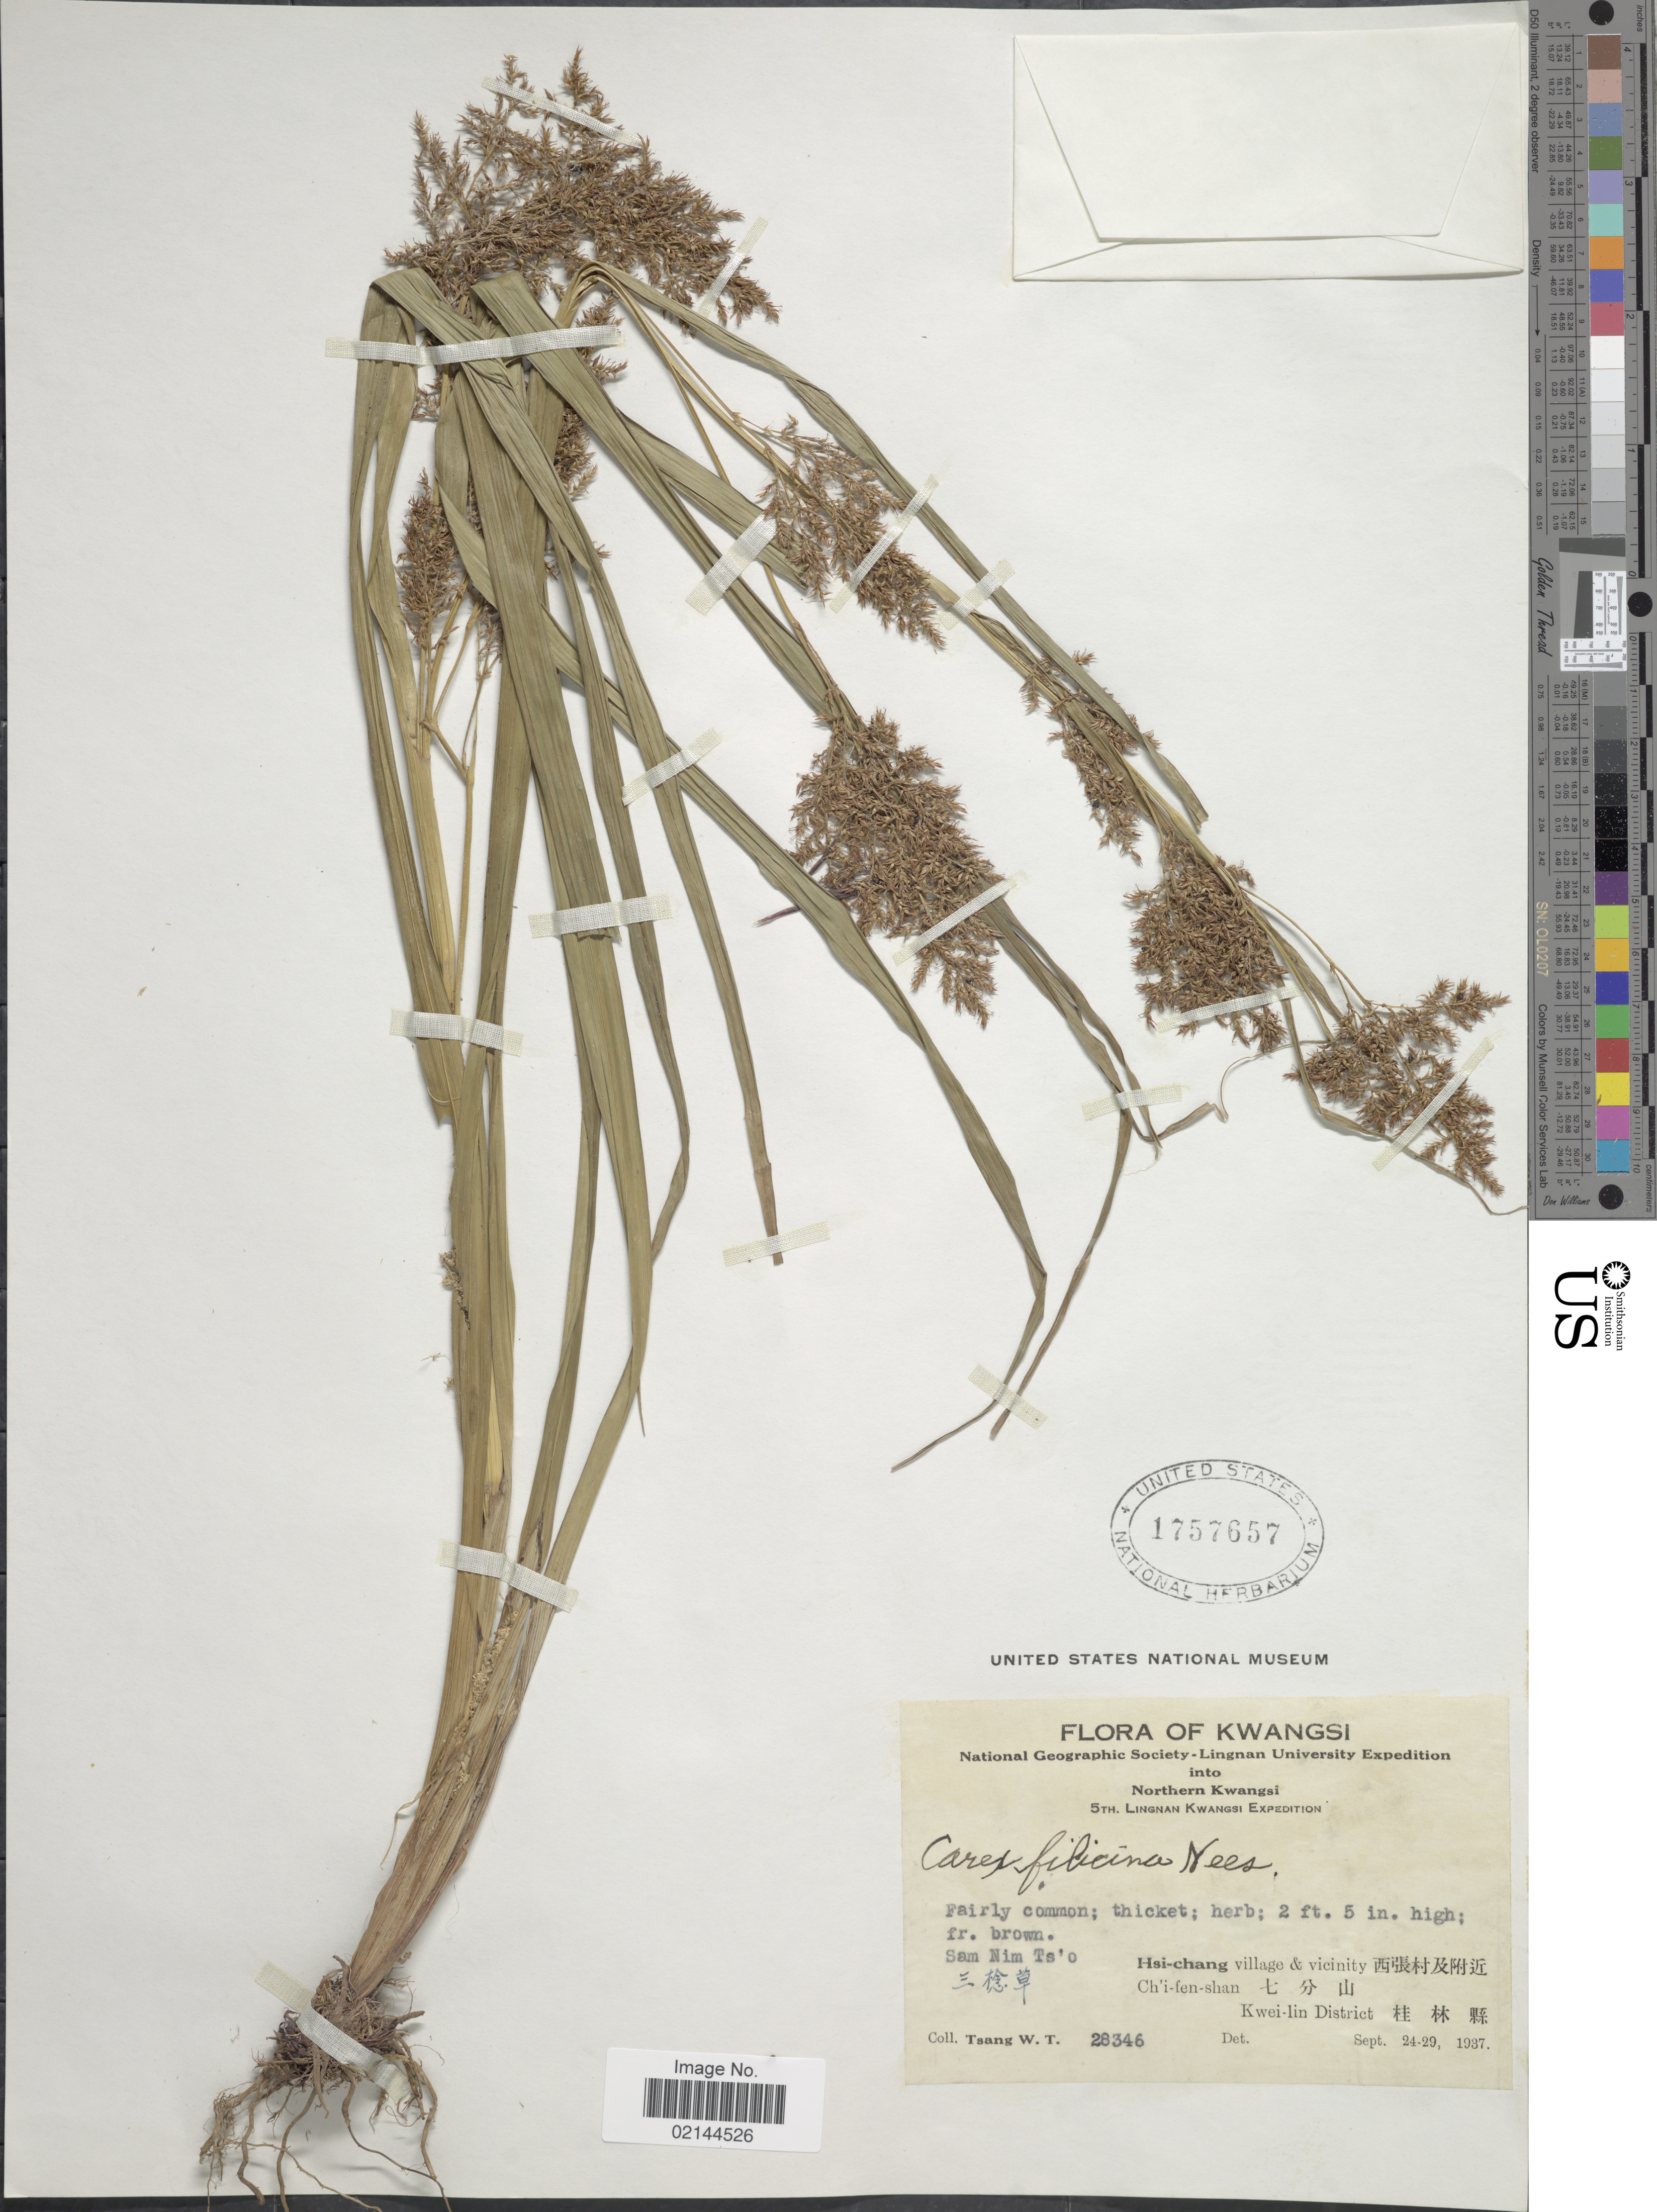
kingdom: Plantae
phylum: Tracheophyta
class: Liliopsida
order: Poales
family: Cyperaceae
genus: Carex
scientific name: Carex filicina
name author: Nees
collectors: W. T. Tsang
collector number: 28346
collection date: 1937-09-24/1937-09-29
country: China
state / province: Guangxi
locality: Northern Kwangsi. Sam Nim Ts'o. Hsi-chang village & vicinity. Ch'i-fen-shan. Kwei-lin District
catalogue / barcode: US 1757657